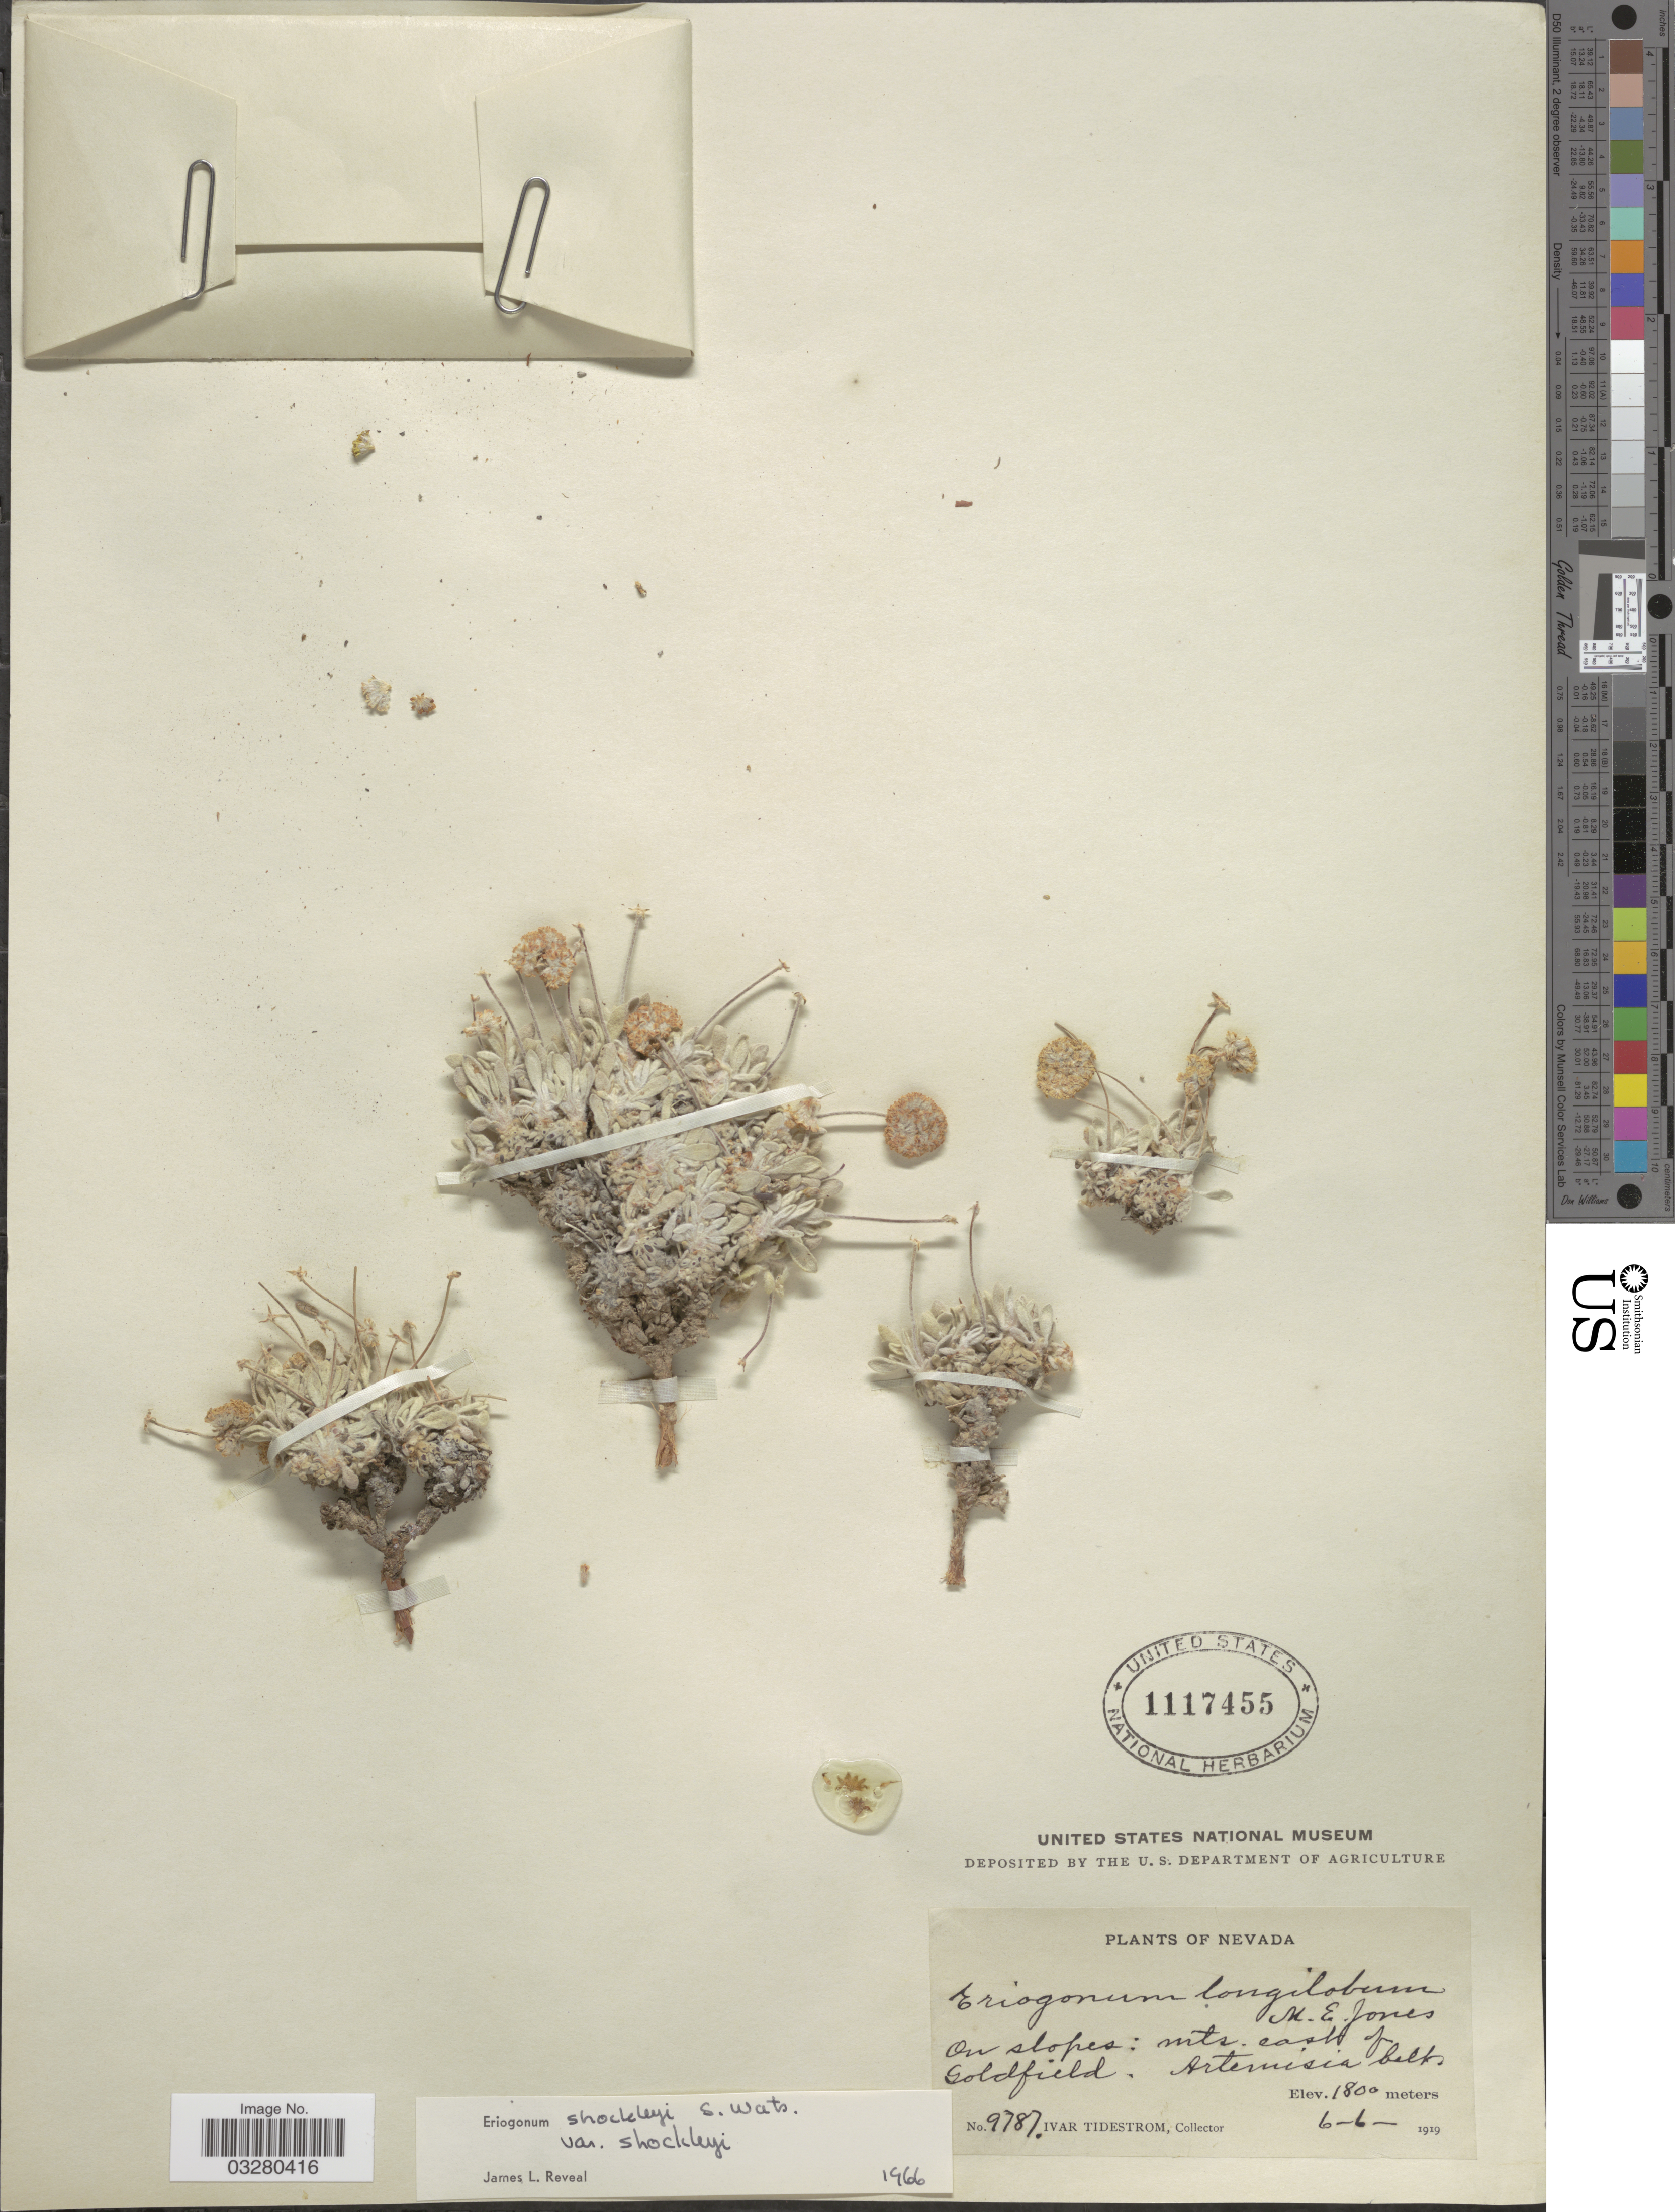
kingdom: Plantae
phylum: Tracheophyta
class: Magnoliopsida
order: Caryophyllales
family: Polygonaceae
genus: Eriogonum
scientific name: Eriogonum shockleyi var. shockleyi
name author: S. Watson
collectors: I. F. Tidestrom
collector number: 9787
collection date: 1919-06-06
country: United States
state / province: Nevada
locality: On slopes: Mts. east of Goldfield. Artemisia belt.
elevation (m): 1800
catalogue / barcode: US 1117455